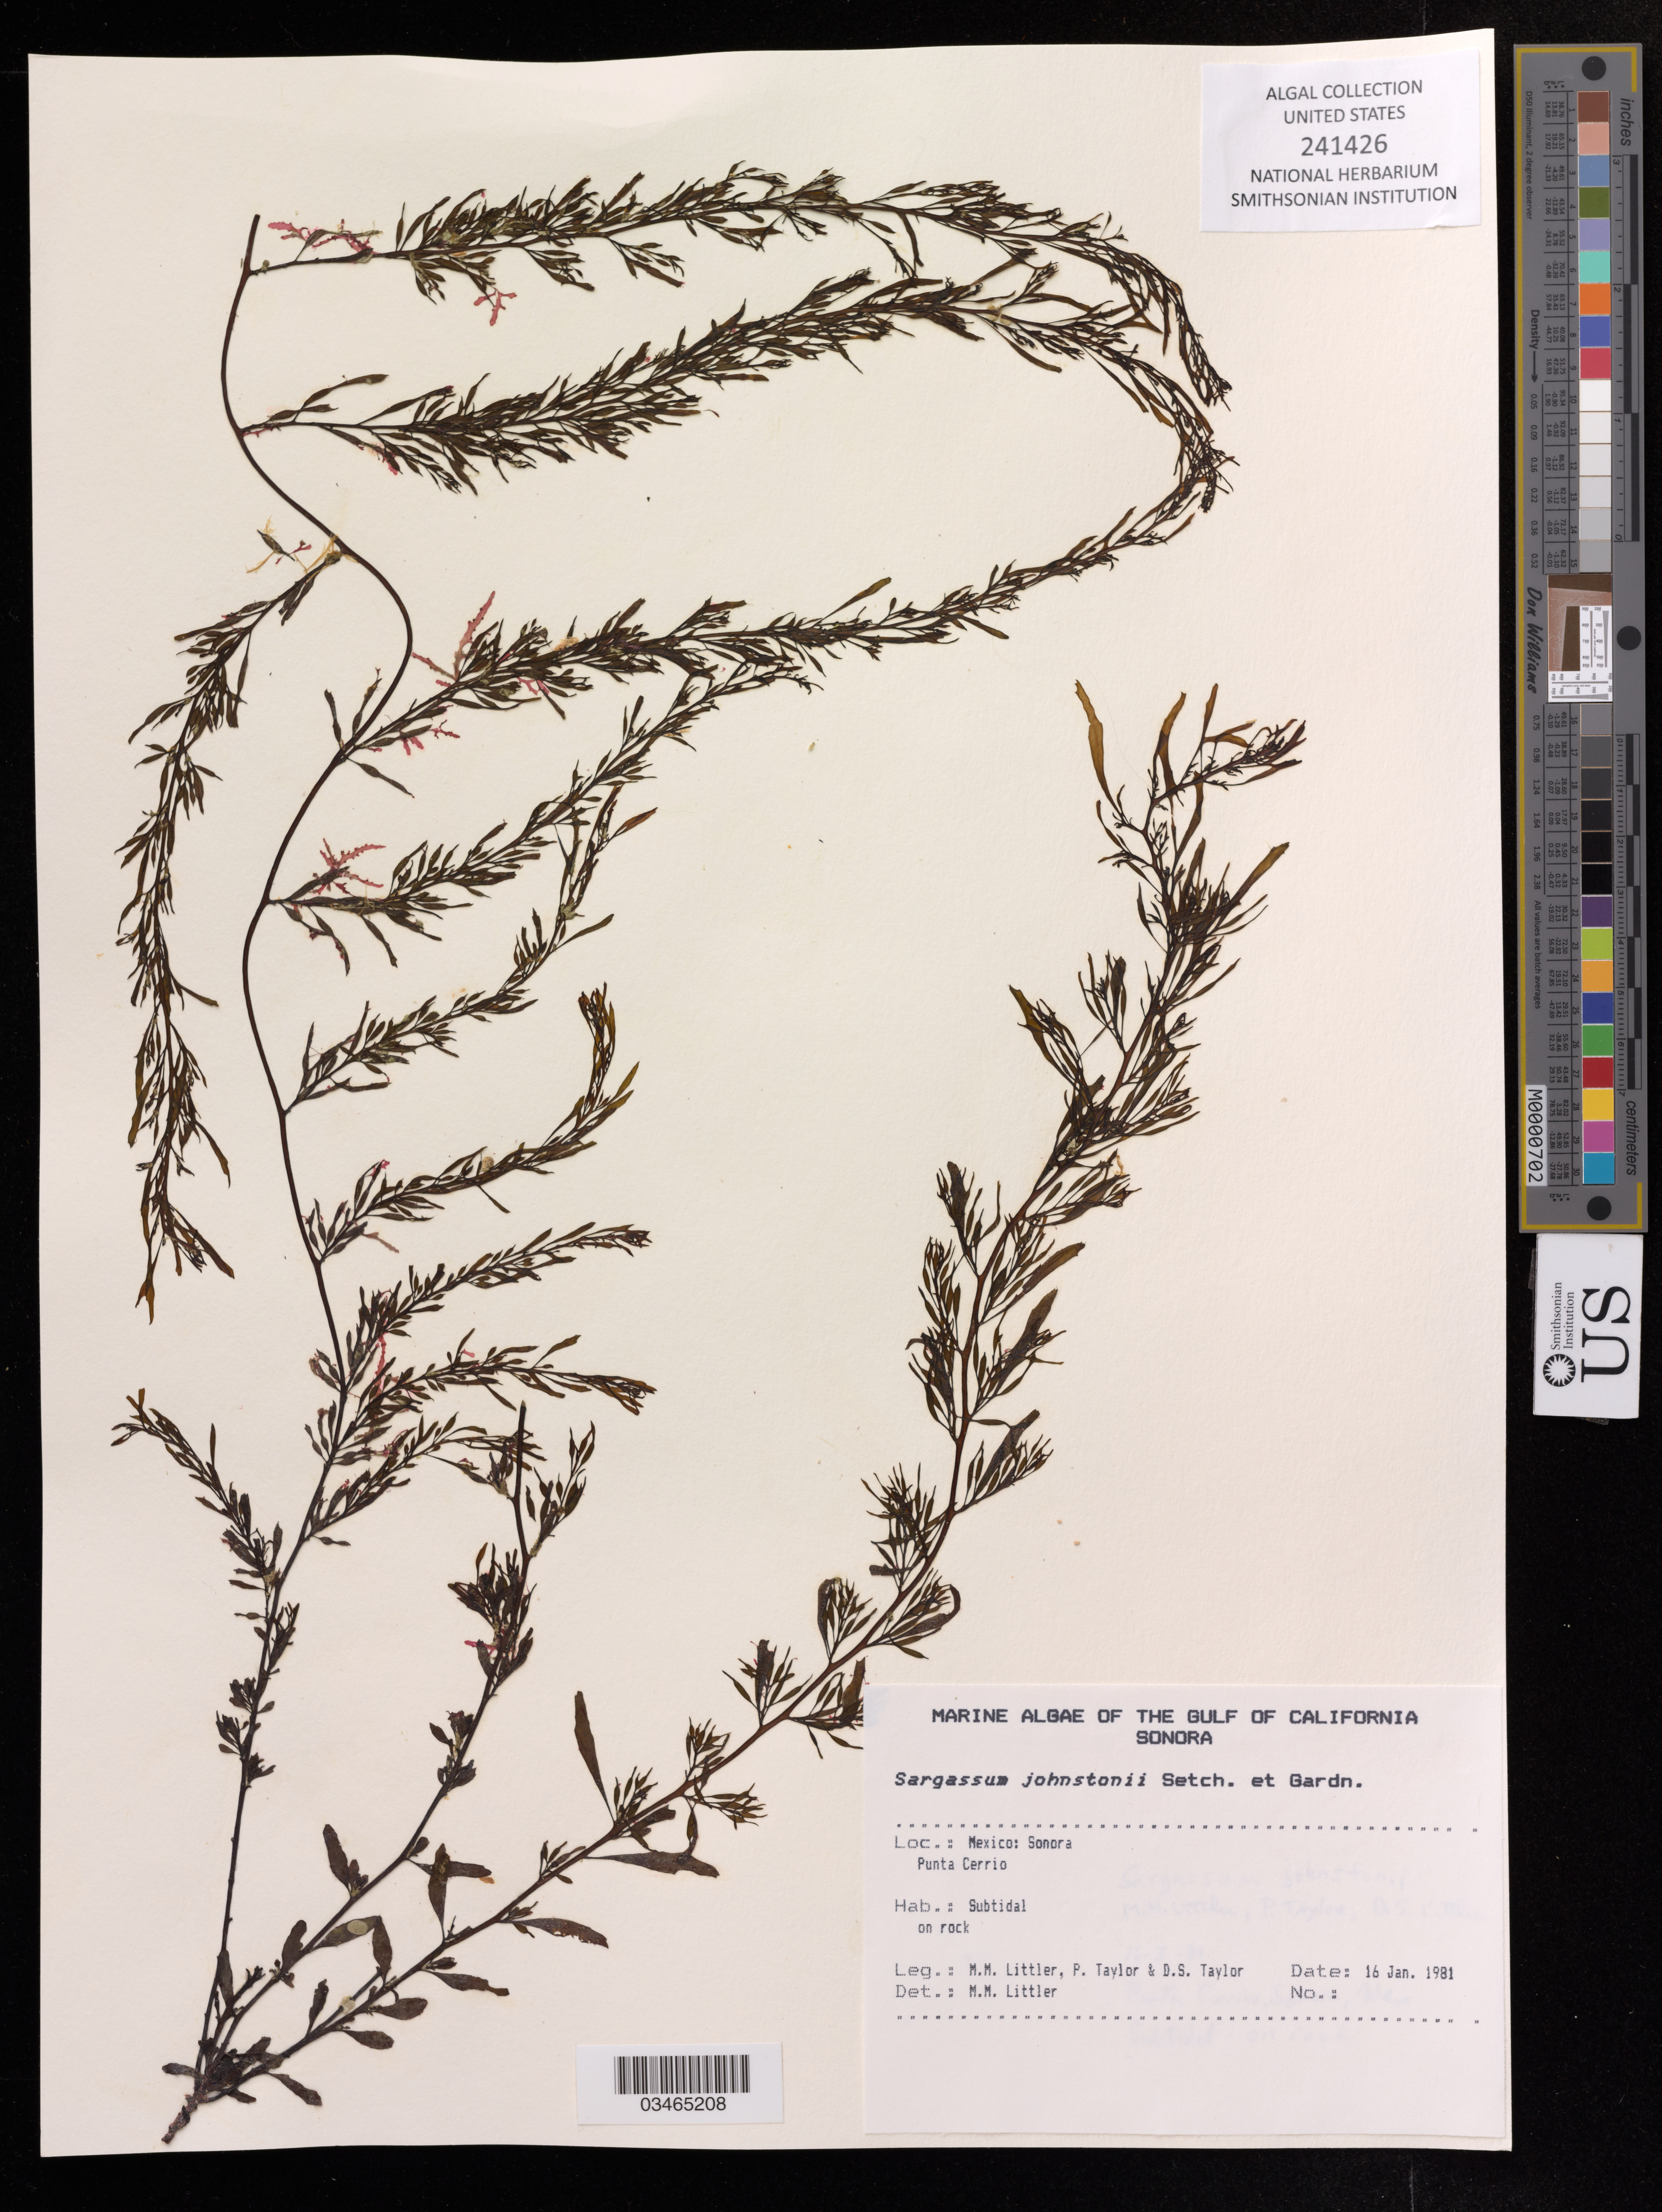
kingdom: Chromista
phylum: Ochrophyta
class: Phaeophyceae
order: Fucales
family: Sargassaceae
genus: Sargassum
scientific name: Sargassum johnstonii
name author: Setchell & N.L. Gardner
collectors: M. M. Littler & P. Taylor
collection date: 1981-01-16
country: Mexico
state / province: Sonora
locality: Gulf of California. Punta Cerrio.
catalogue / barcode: US 241426